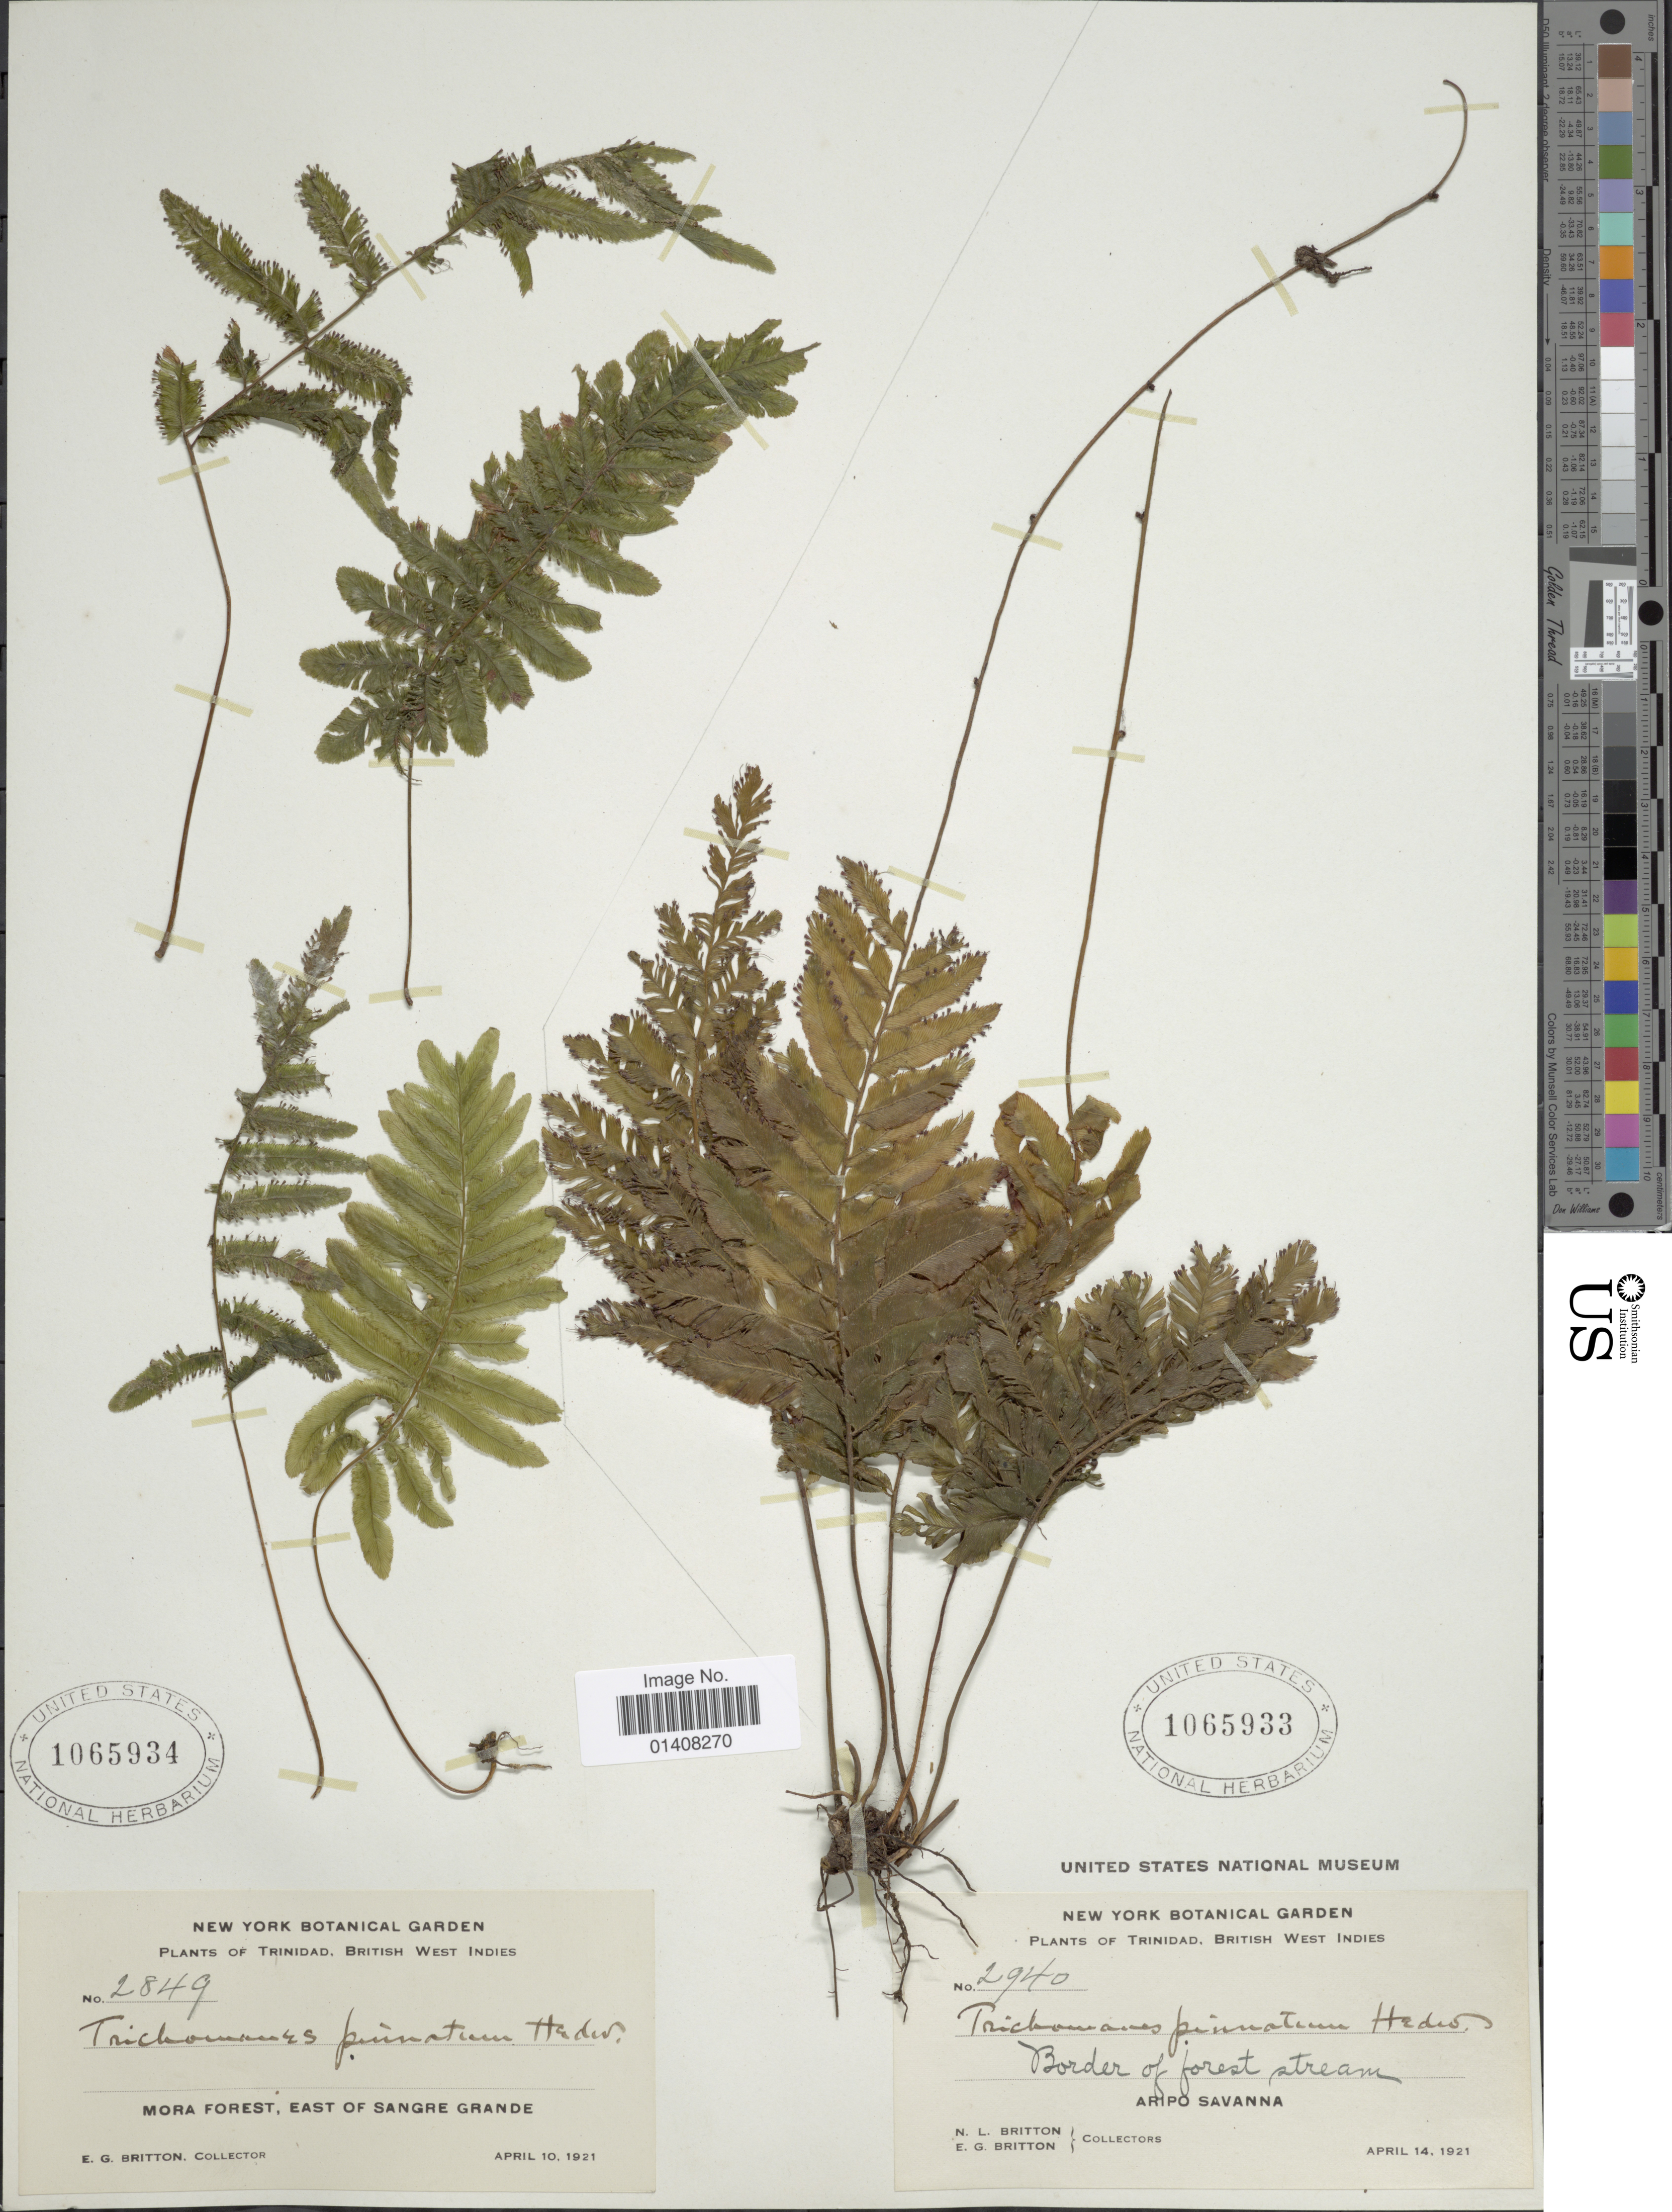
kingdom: Plantae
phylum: Tracheophyta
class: Polypodiopsida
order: Hymenophyllales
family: Hymenophyllaceae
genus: Trichomanes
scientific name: Trichomanes pinnatum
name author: Hedw.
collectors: N. Britton & E. G. Britton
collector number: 2940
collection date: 1921-04-14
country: Trinidad and Tobago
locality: Trinidad, British West Indies, Border of forest stream, Aripo Savanna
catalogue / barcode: US 1065933